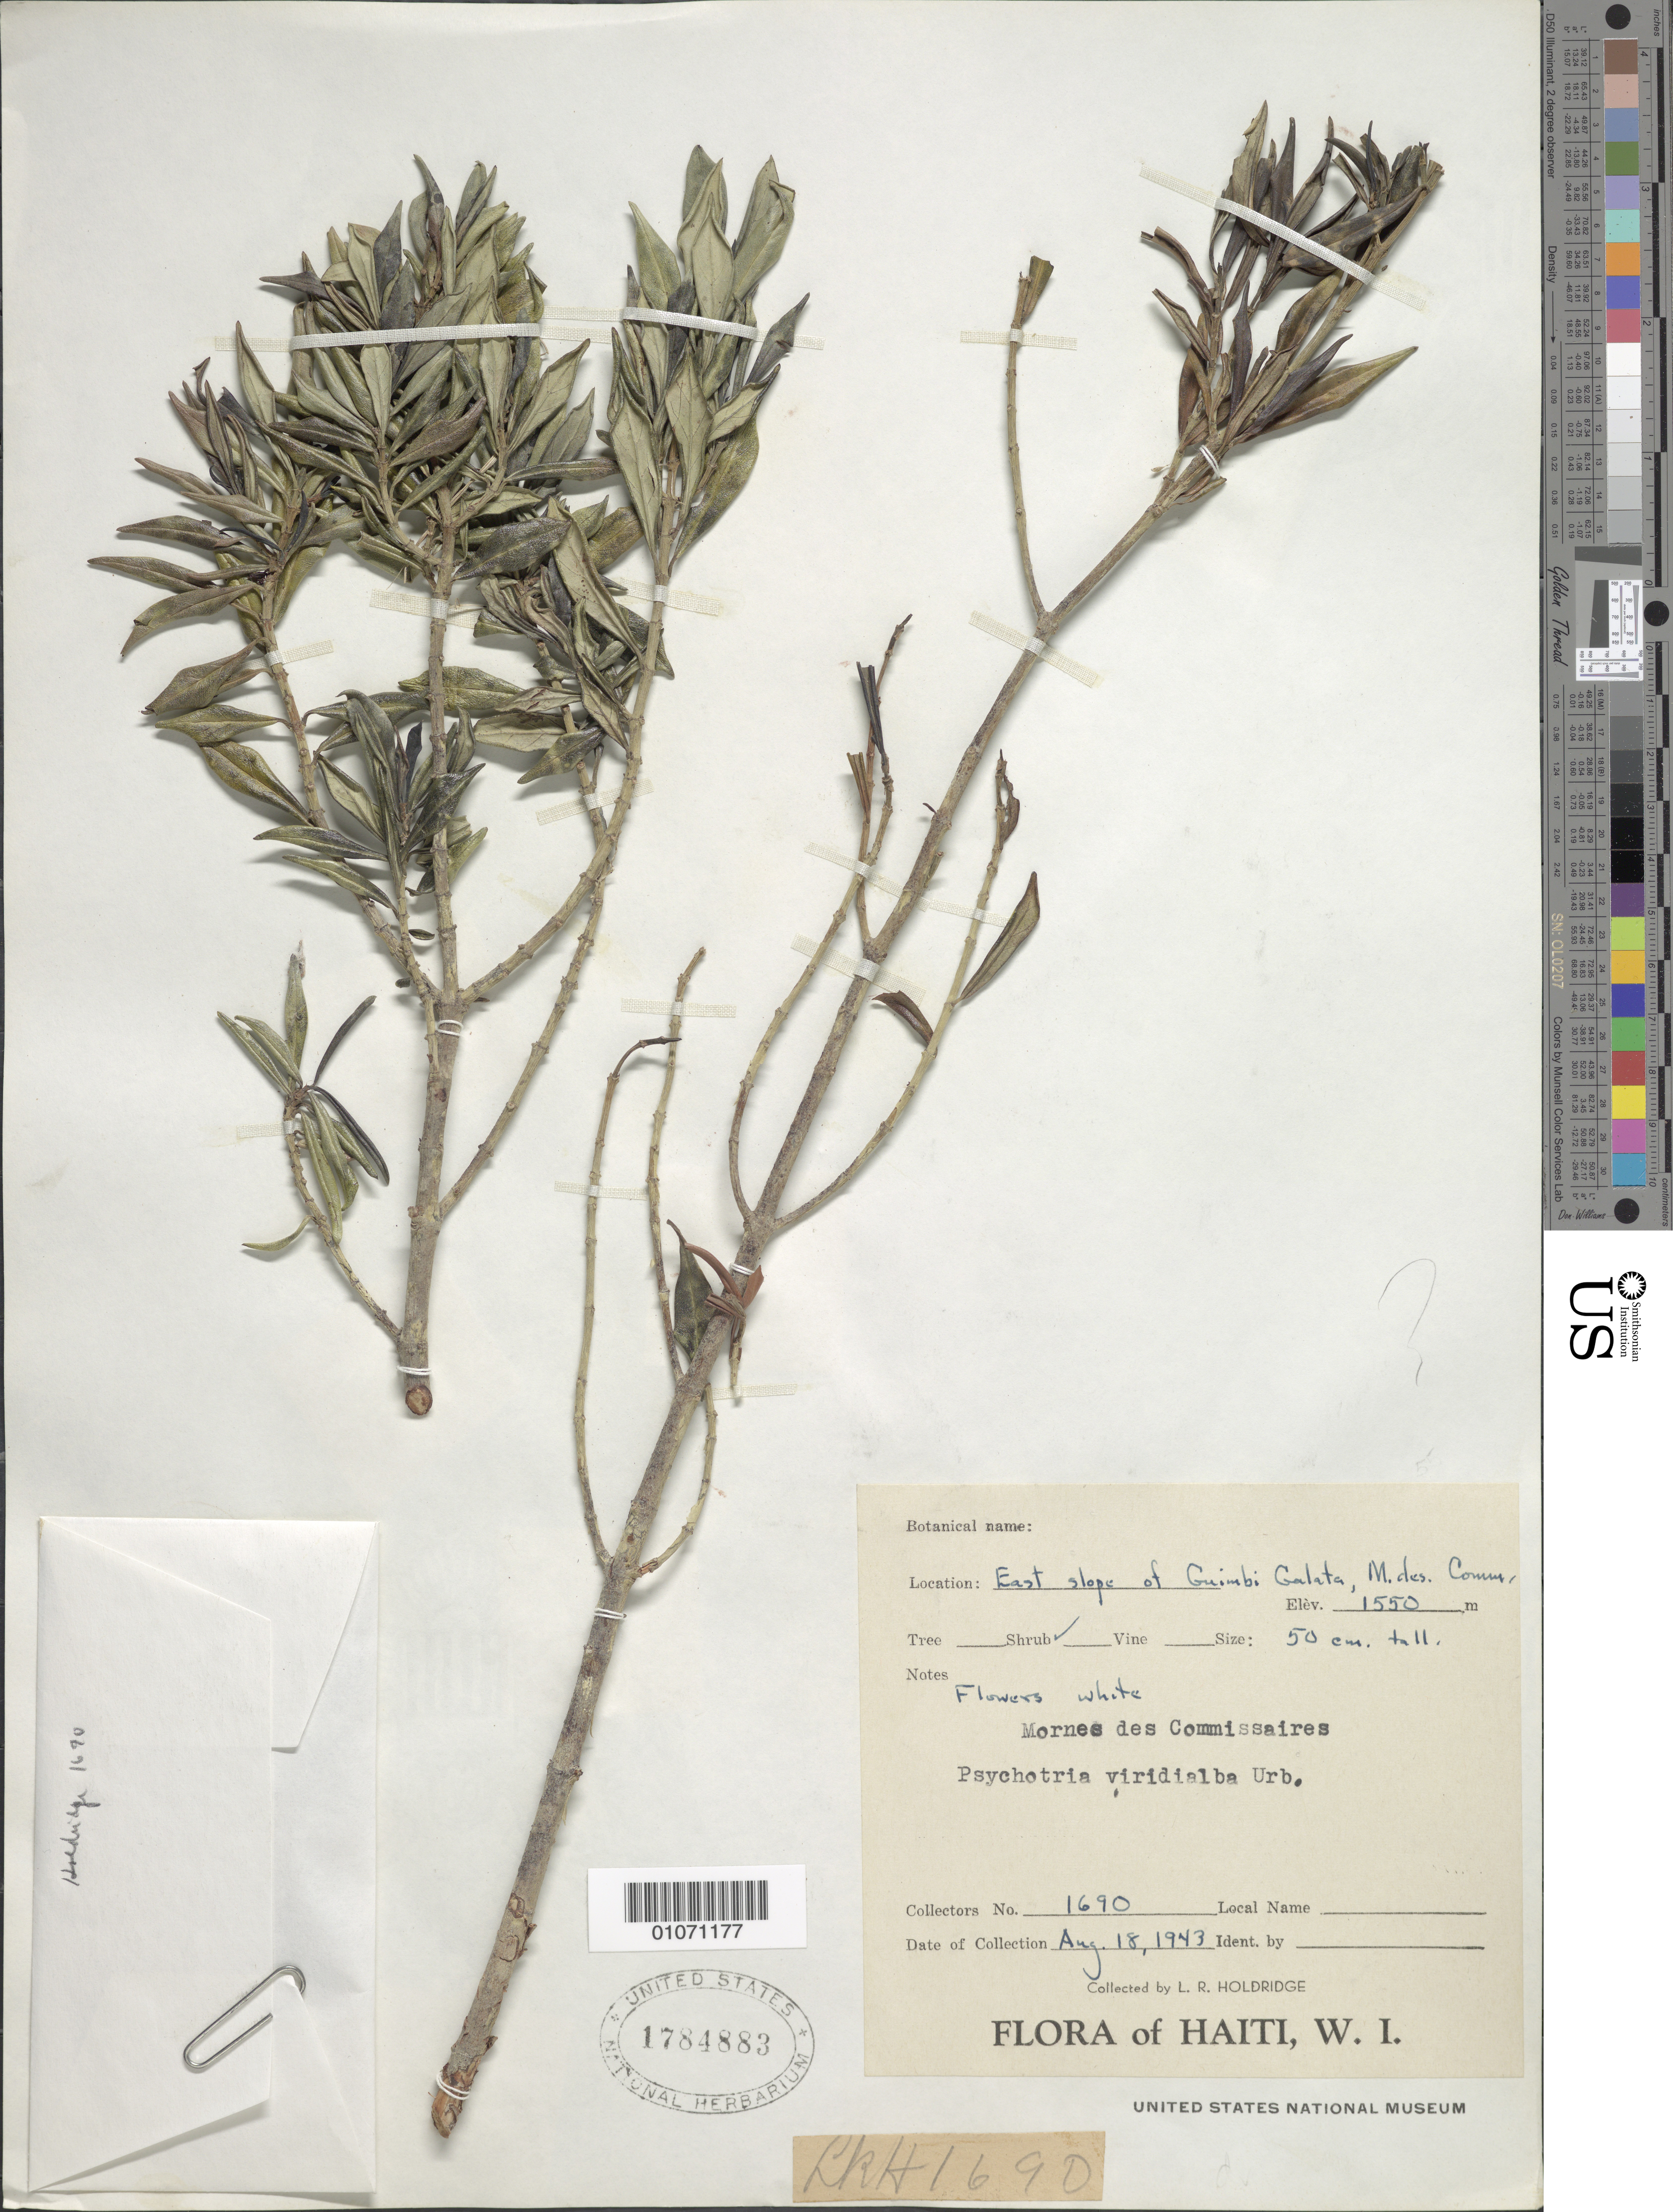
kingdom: Plantae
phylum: Tracheophyta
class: Magnoliopsida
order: Gentianales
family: Rubiaceae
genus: Psychotria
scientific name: Psychotria viridialba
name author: Urb.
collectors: L. Holdridge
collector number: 1690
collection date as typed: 18 Aug 1943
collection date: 1943-08-18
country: Haiti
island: Hispaniola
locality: Mornes des Commissaires, E slope of Guimbi Galata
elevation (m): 1550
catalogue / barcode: US 1784883